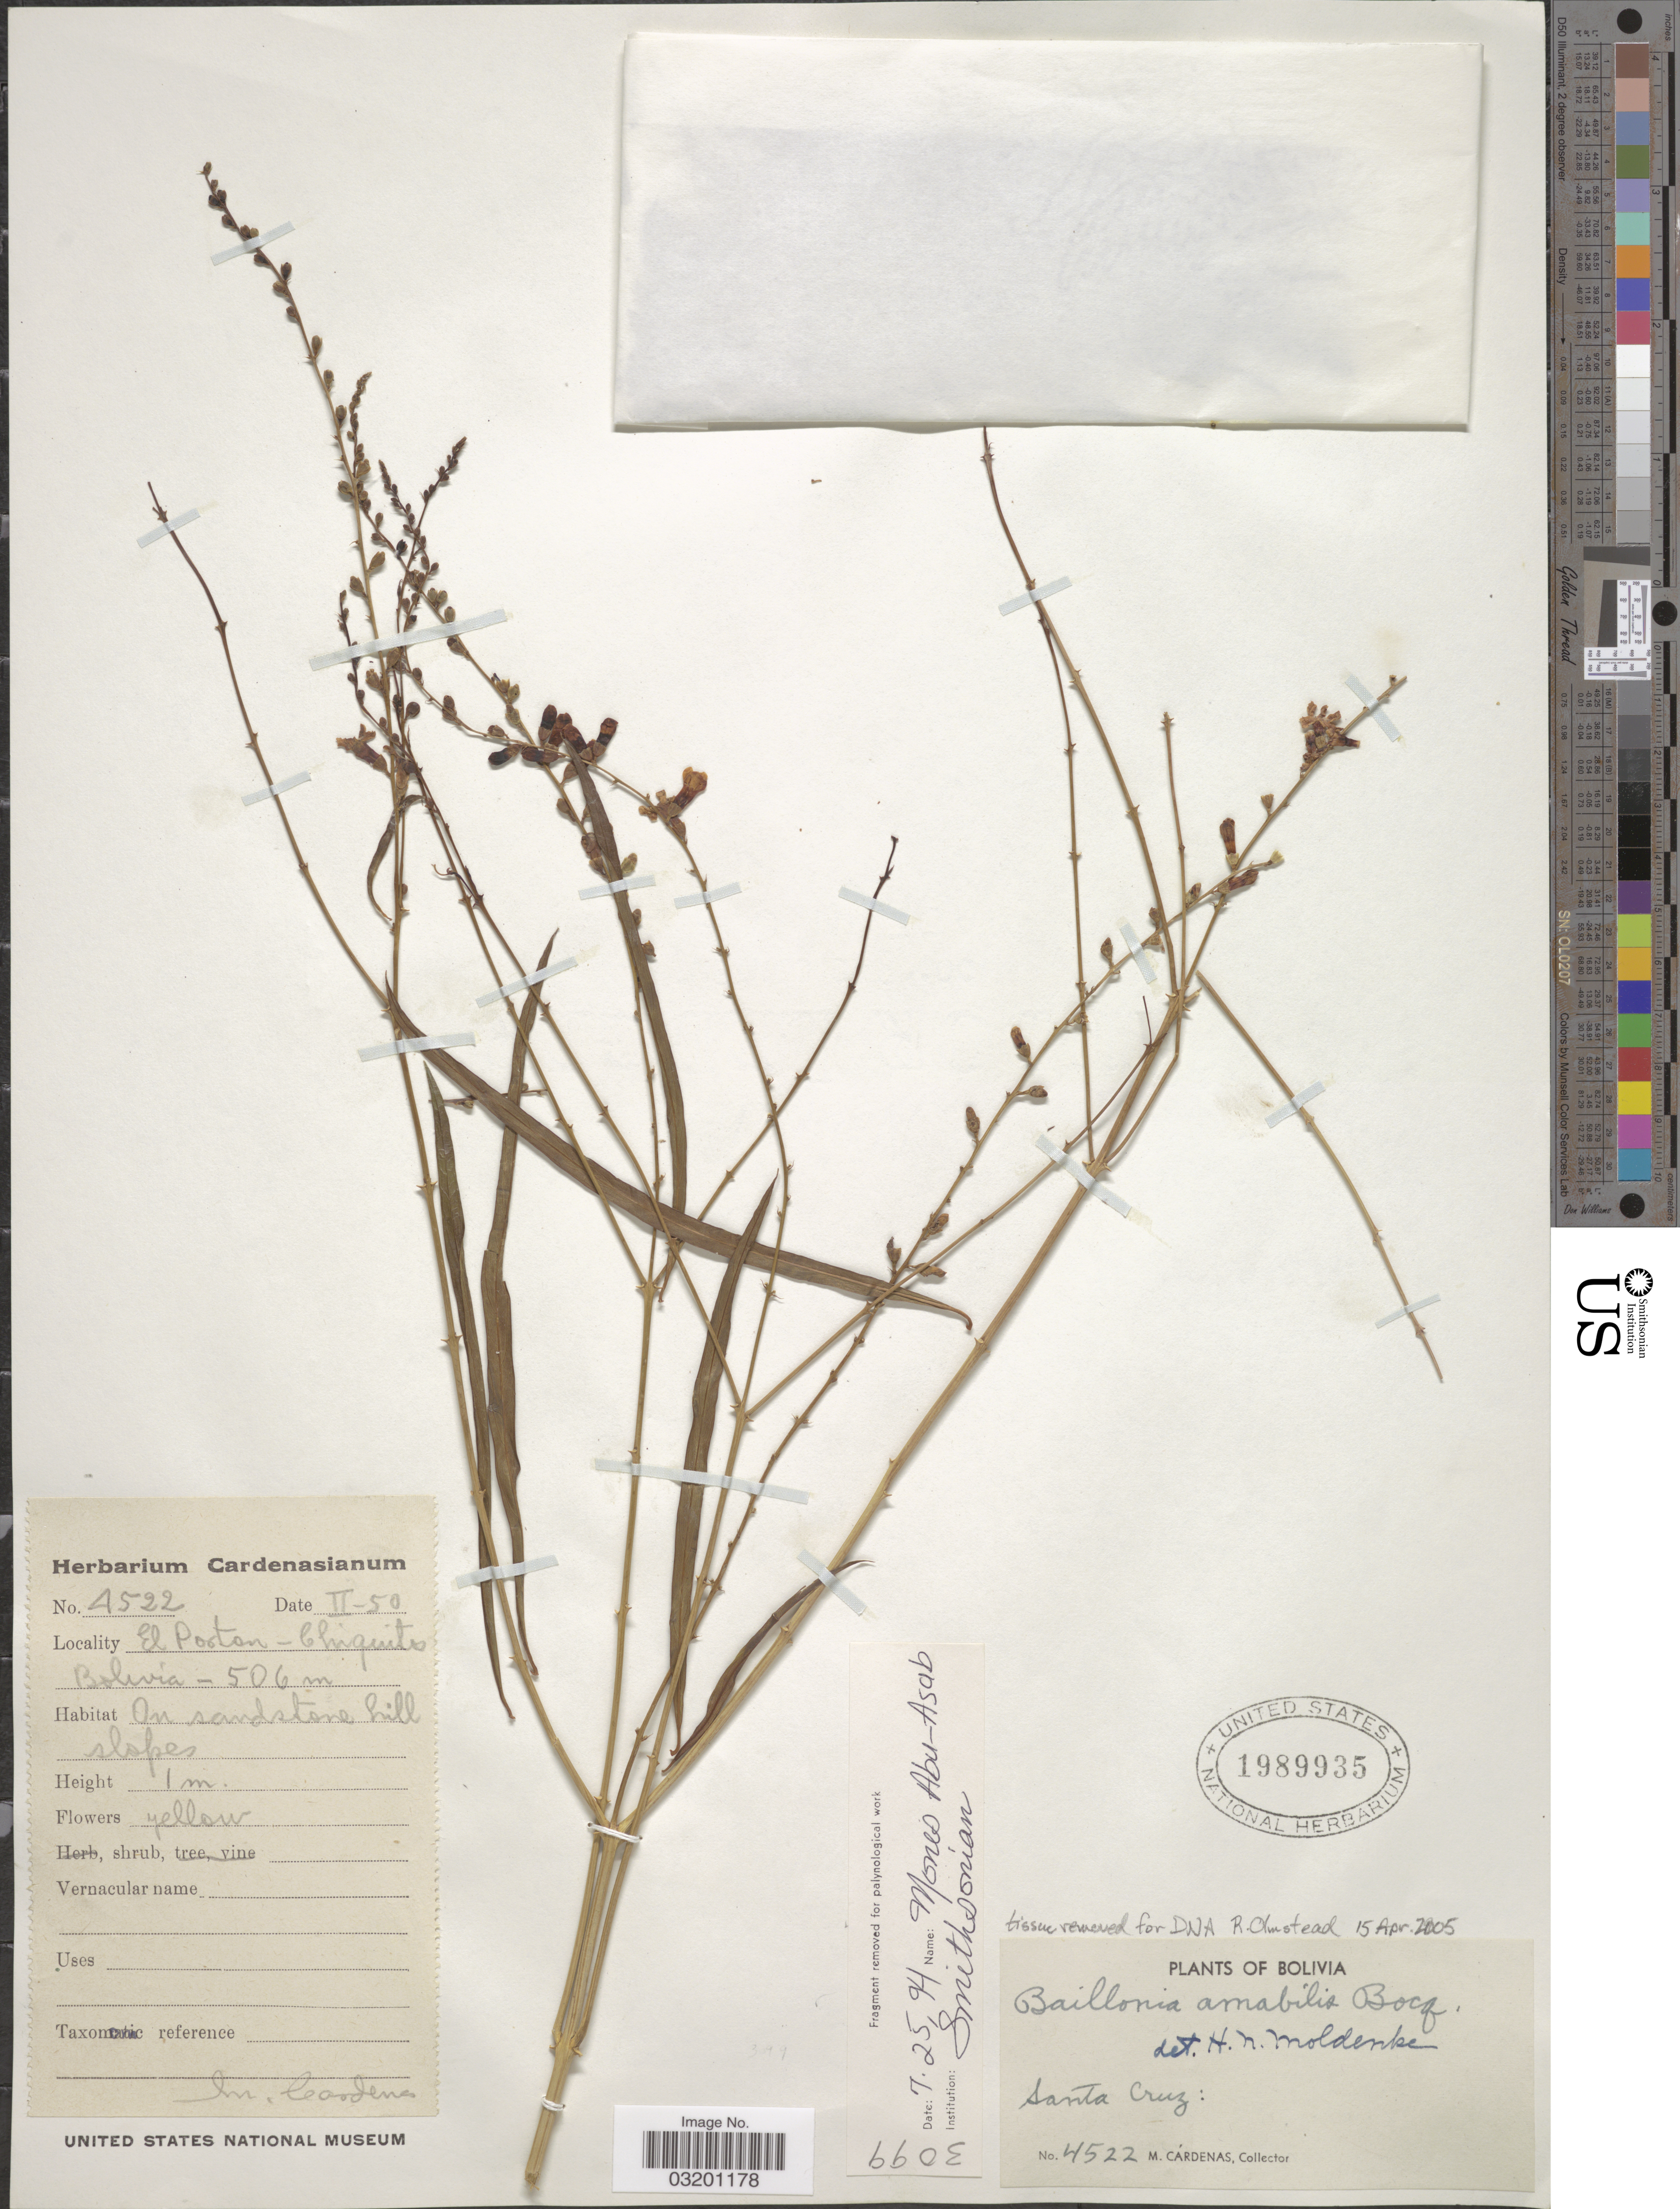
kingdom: Plantae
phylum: Tracheophyta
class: Magnoliopsida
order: Lamiales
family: Verbenaceae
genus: Baillonia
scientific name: Baillonia amabilis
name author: Bocq.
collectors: M. Cárdenas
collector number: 4522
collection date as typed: Transcribed d/m/y: /2/50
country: Bolivia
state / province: Santa Cruz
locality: El Porton - Chiquito. On sandstone hill slopes.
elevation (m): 506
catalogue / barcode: US 1989935